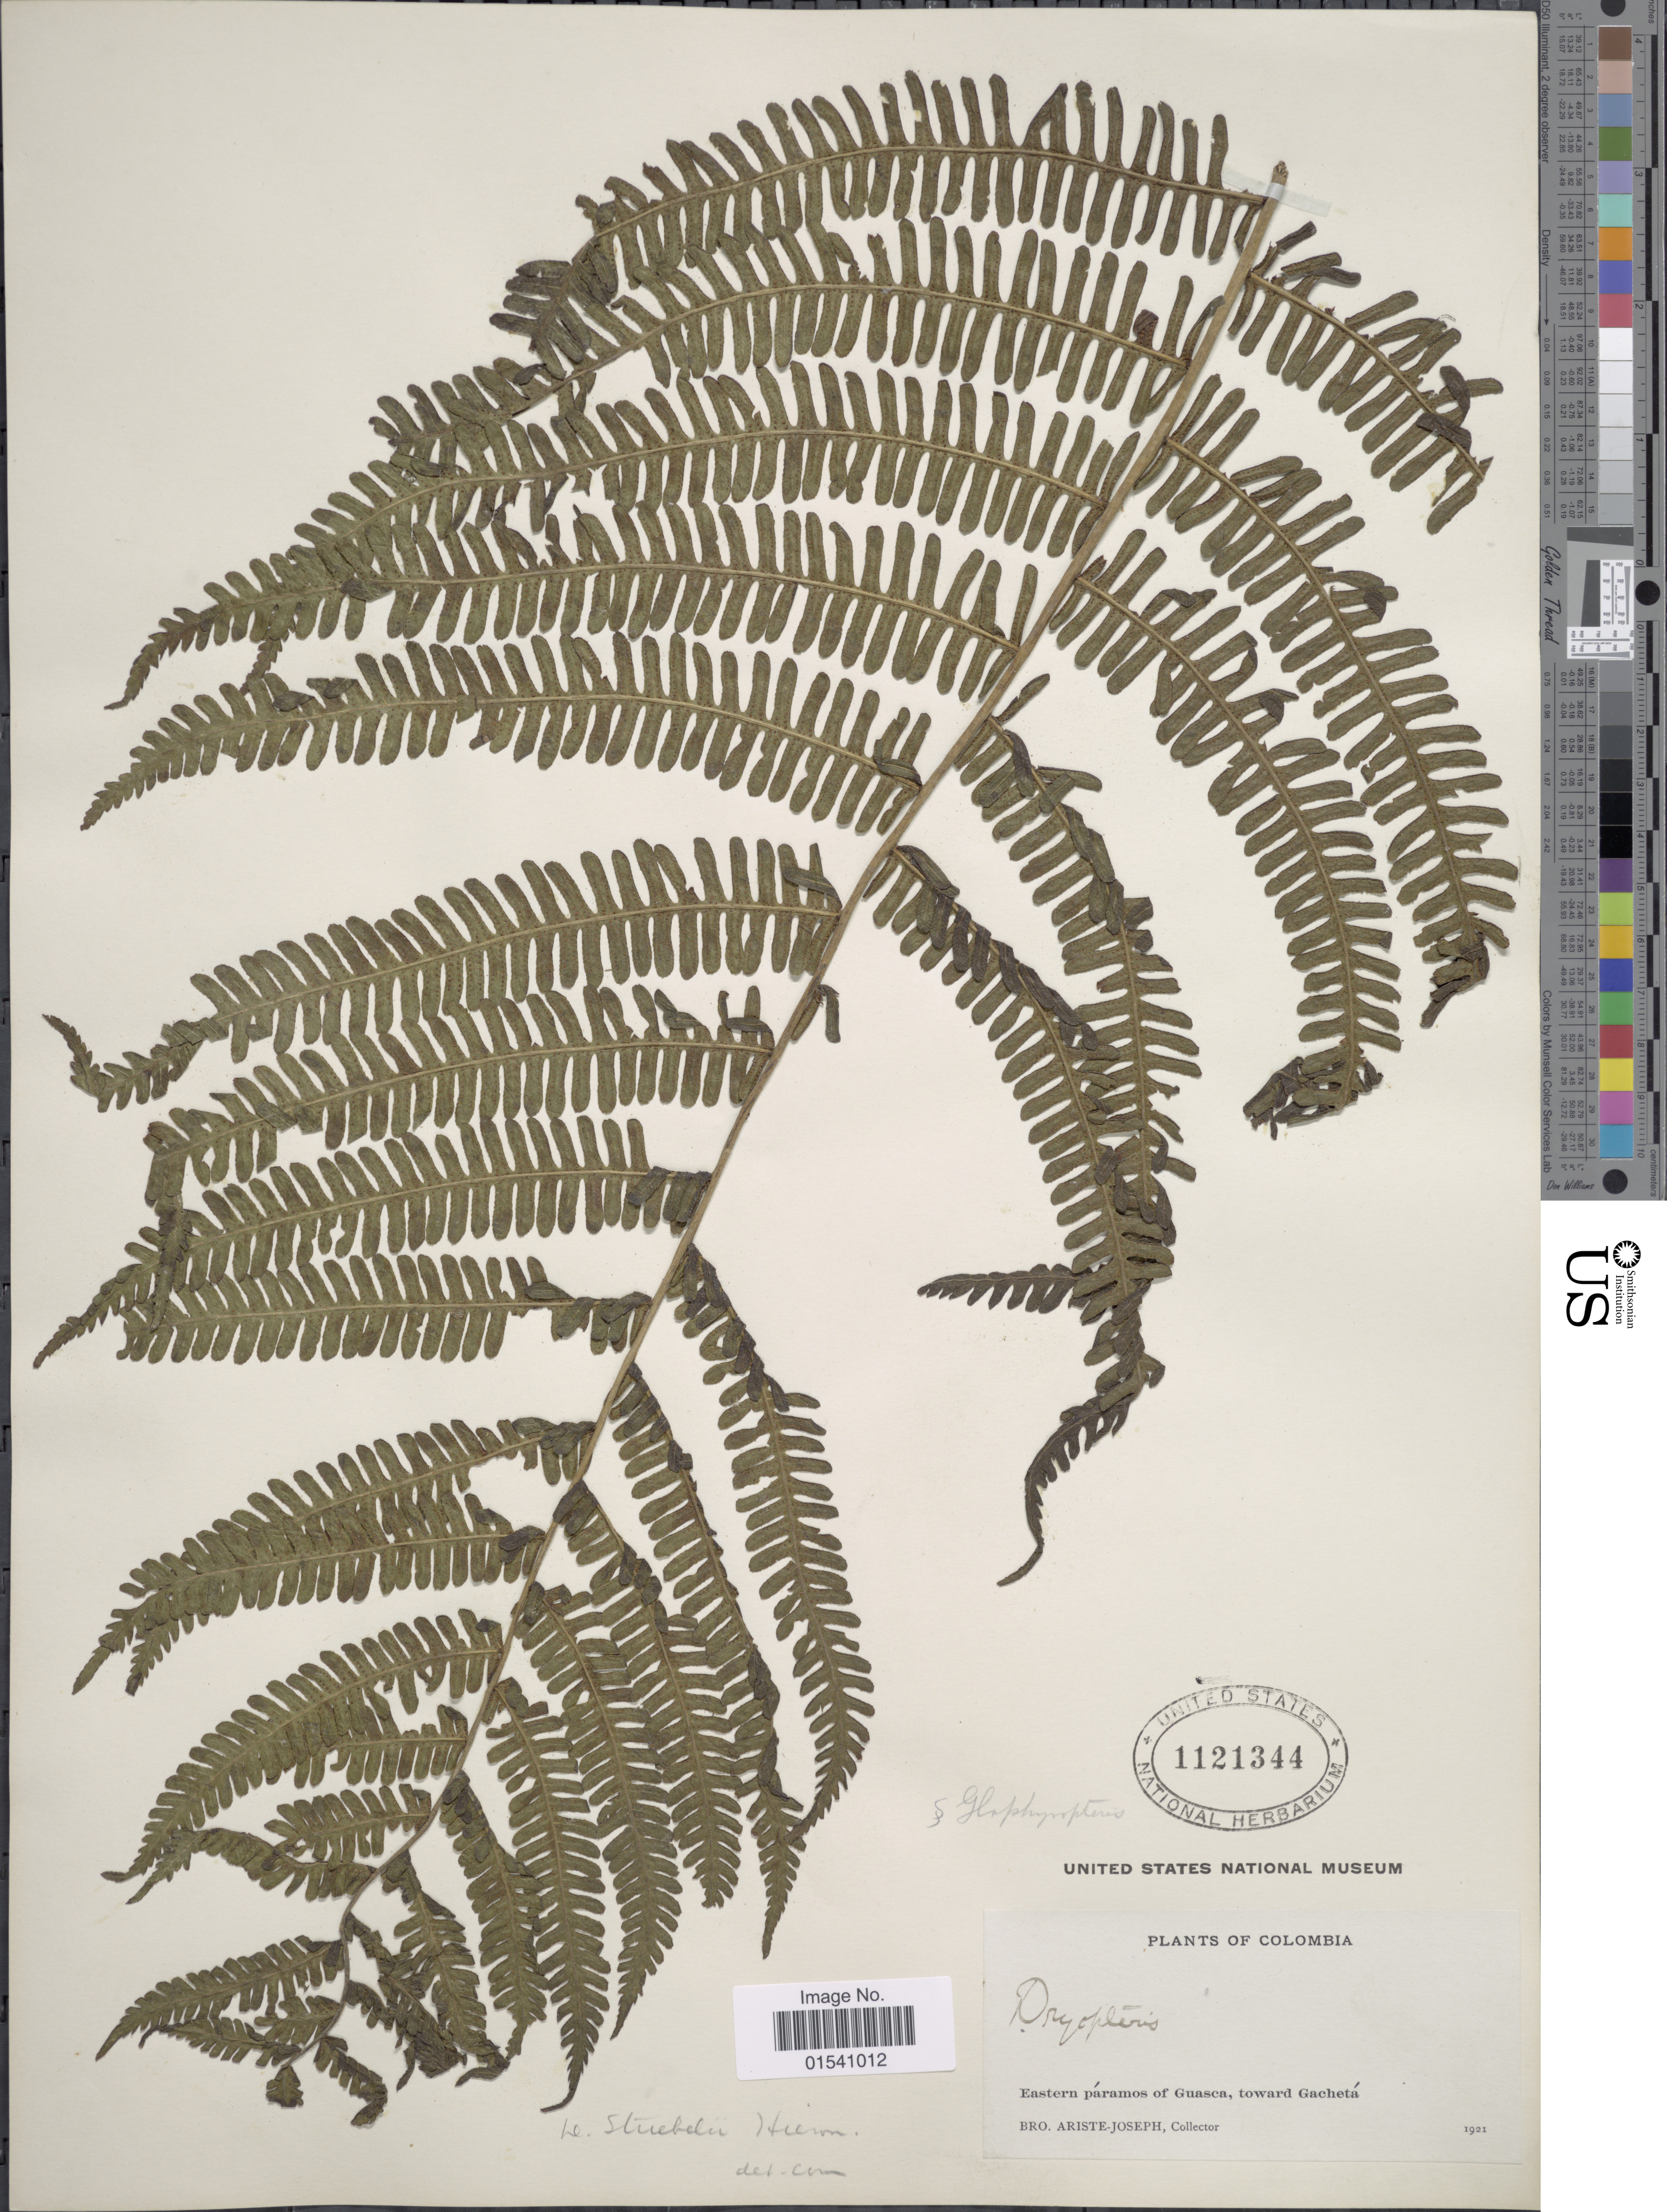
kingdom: Plantae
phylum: Tracheophyta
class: Polypodiopsida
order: Polypodiales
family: Thelypteridaceae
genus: Amauropelta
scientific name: Amauropelta stuebelii (Jenman) comb. nov., ined 2015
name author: (Jenman)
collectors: Bro. Ariste-Joseph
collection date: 1921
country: Colombia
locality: Eastern páramos of Guasca, toward Gachetá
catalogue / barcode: US 1121344